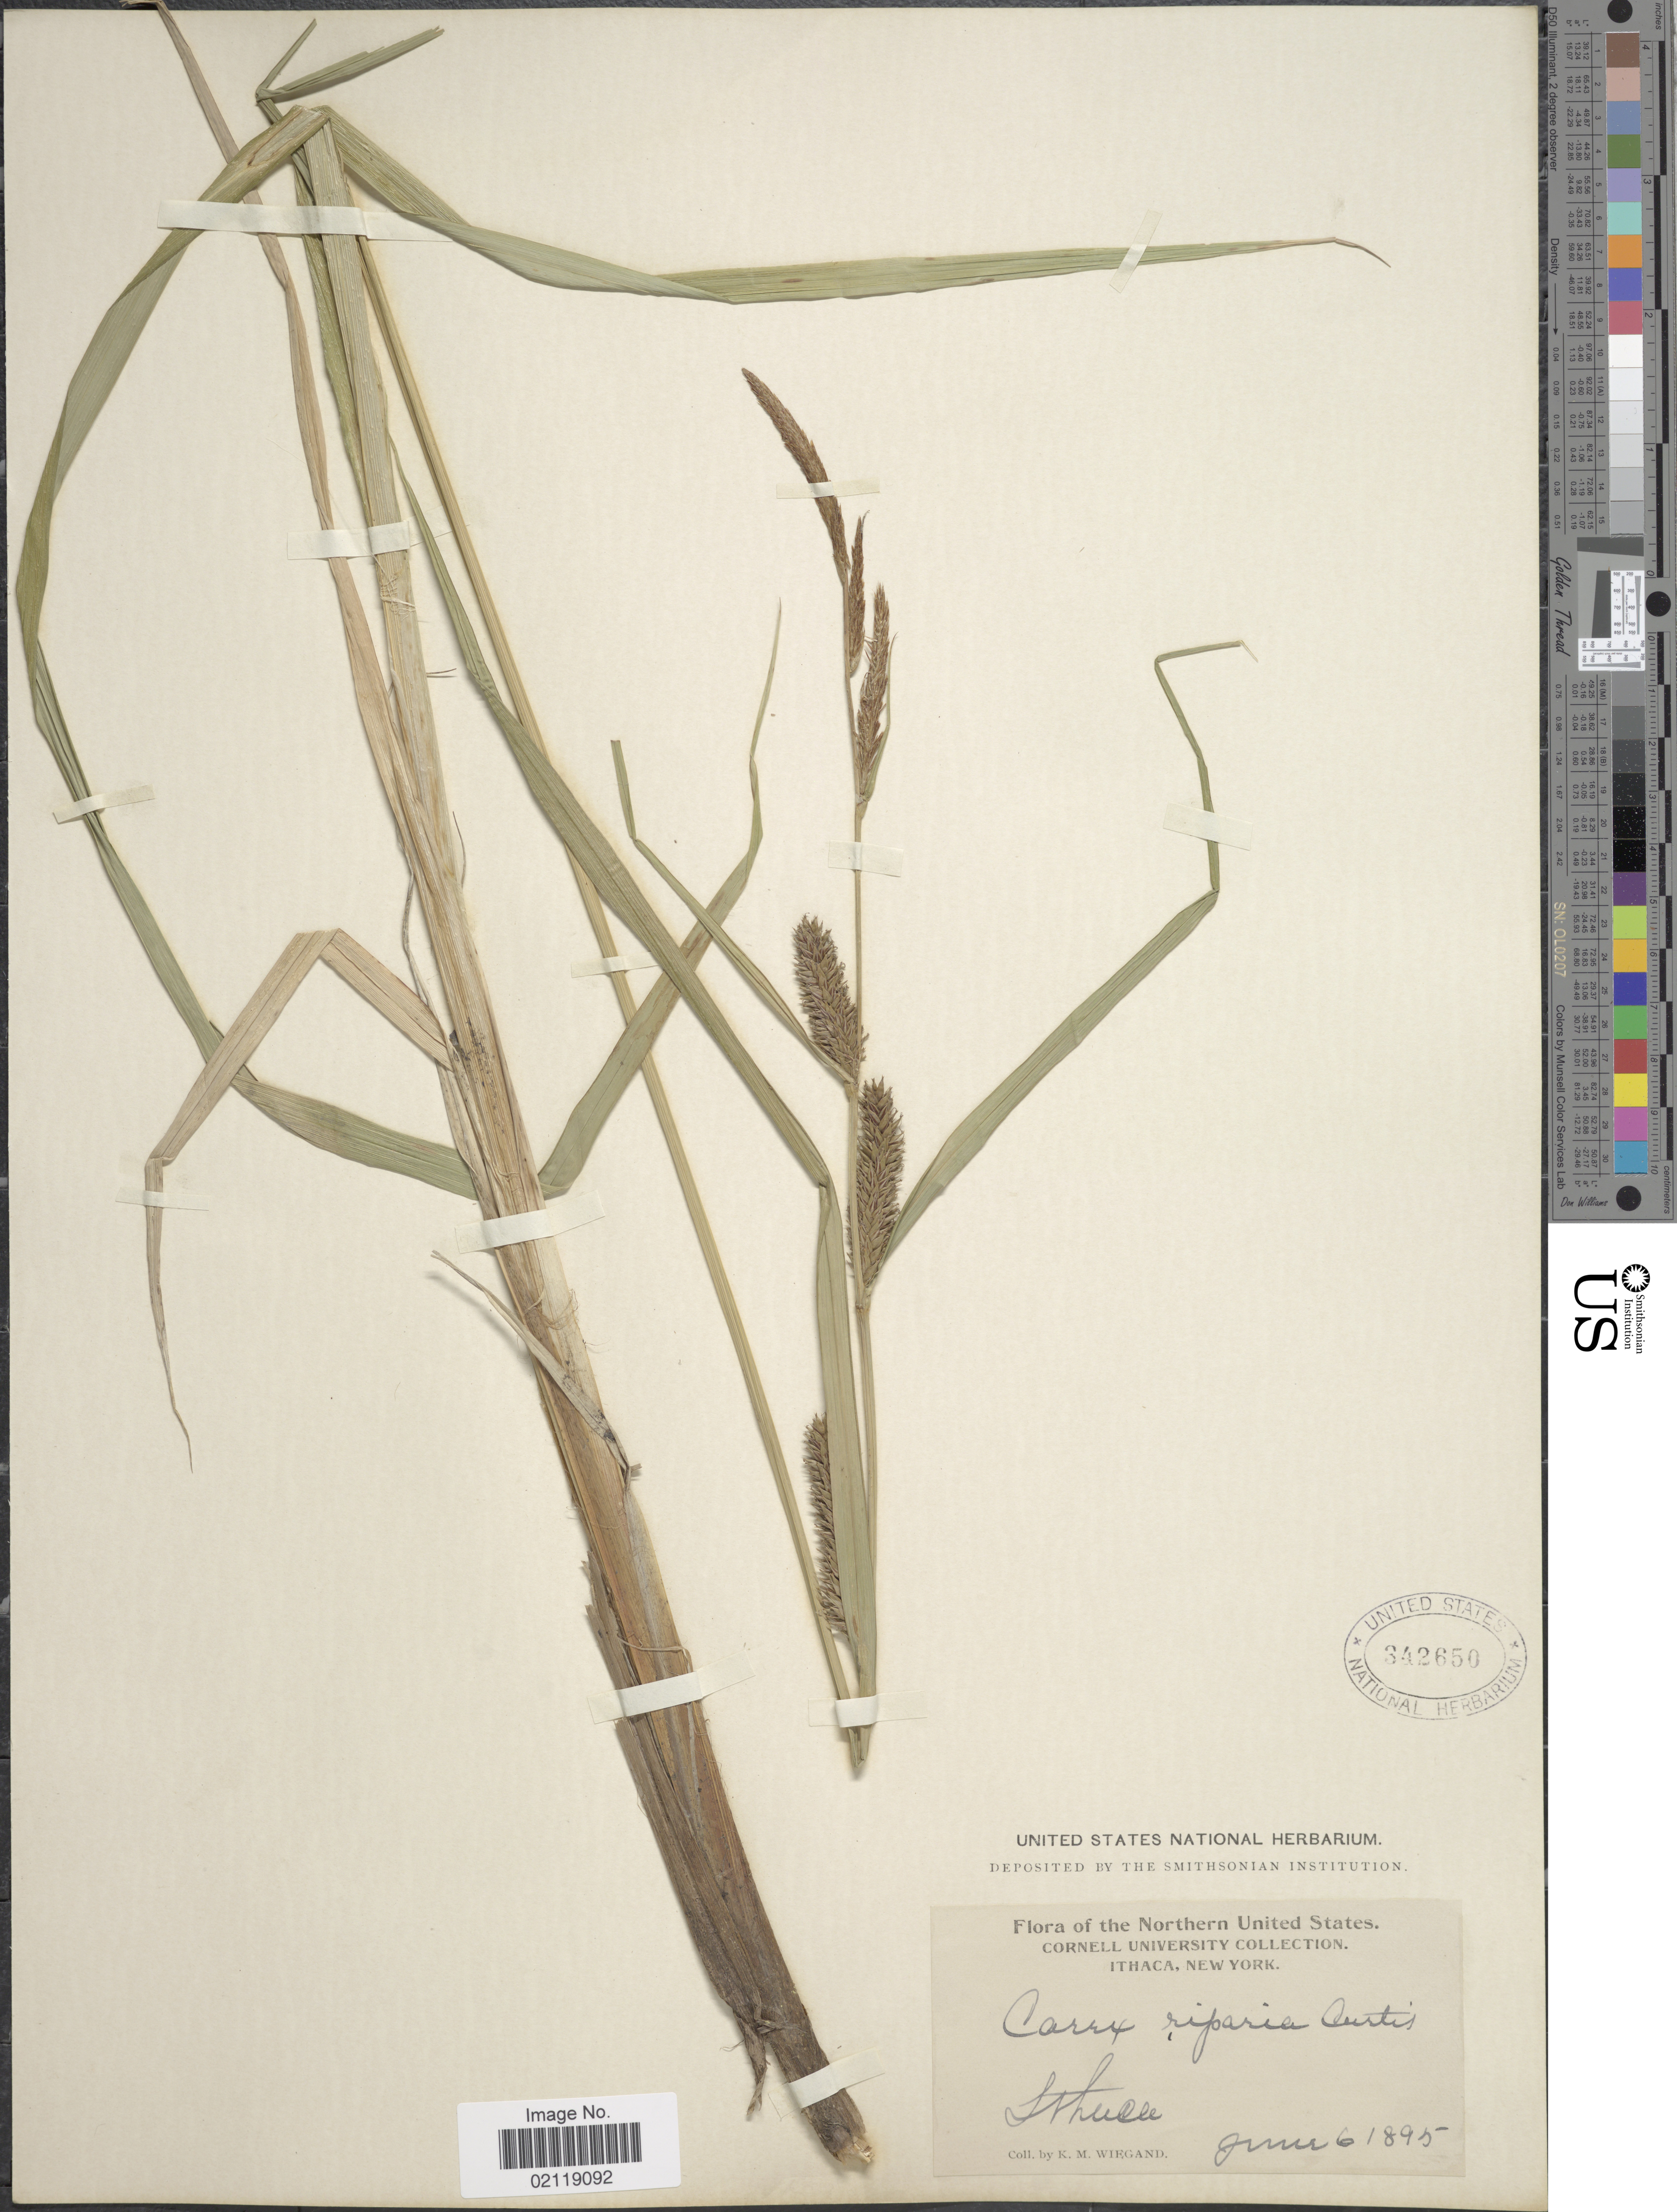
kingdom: Plantae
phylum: Tracheophyta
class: Liliopsida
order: Poales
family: Cyperaceae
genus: Carex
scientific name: Carex lacustris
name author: Willd.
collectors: K. M. Wiegand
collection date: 1895-06-06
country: United States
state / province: New York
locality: Northern United States. Ithaca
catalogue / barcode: US 342650